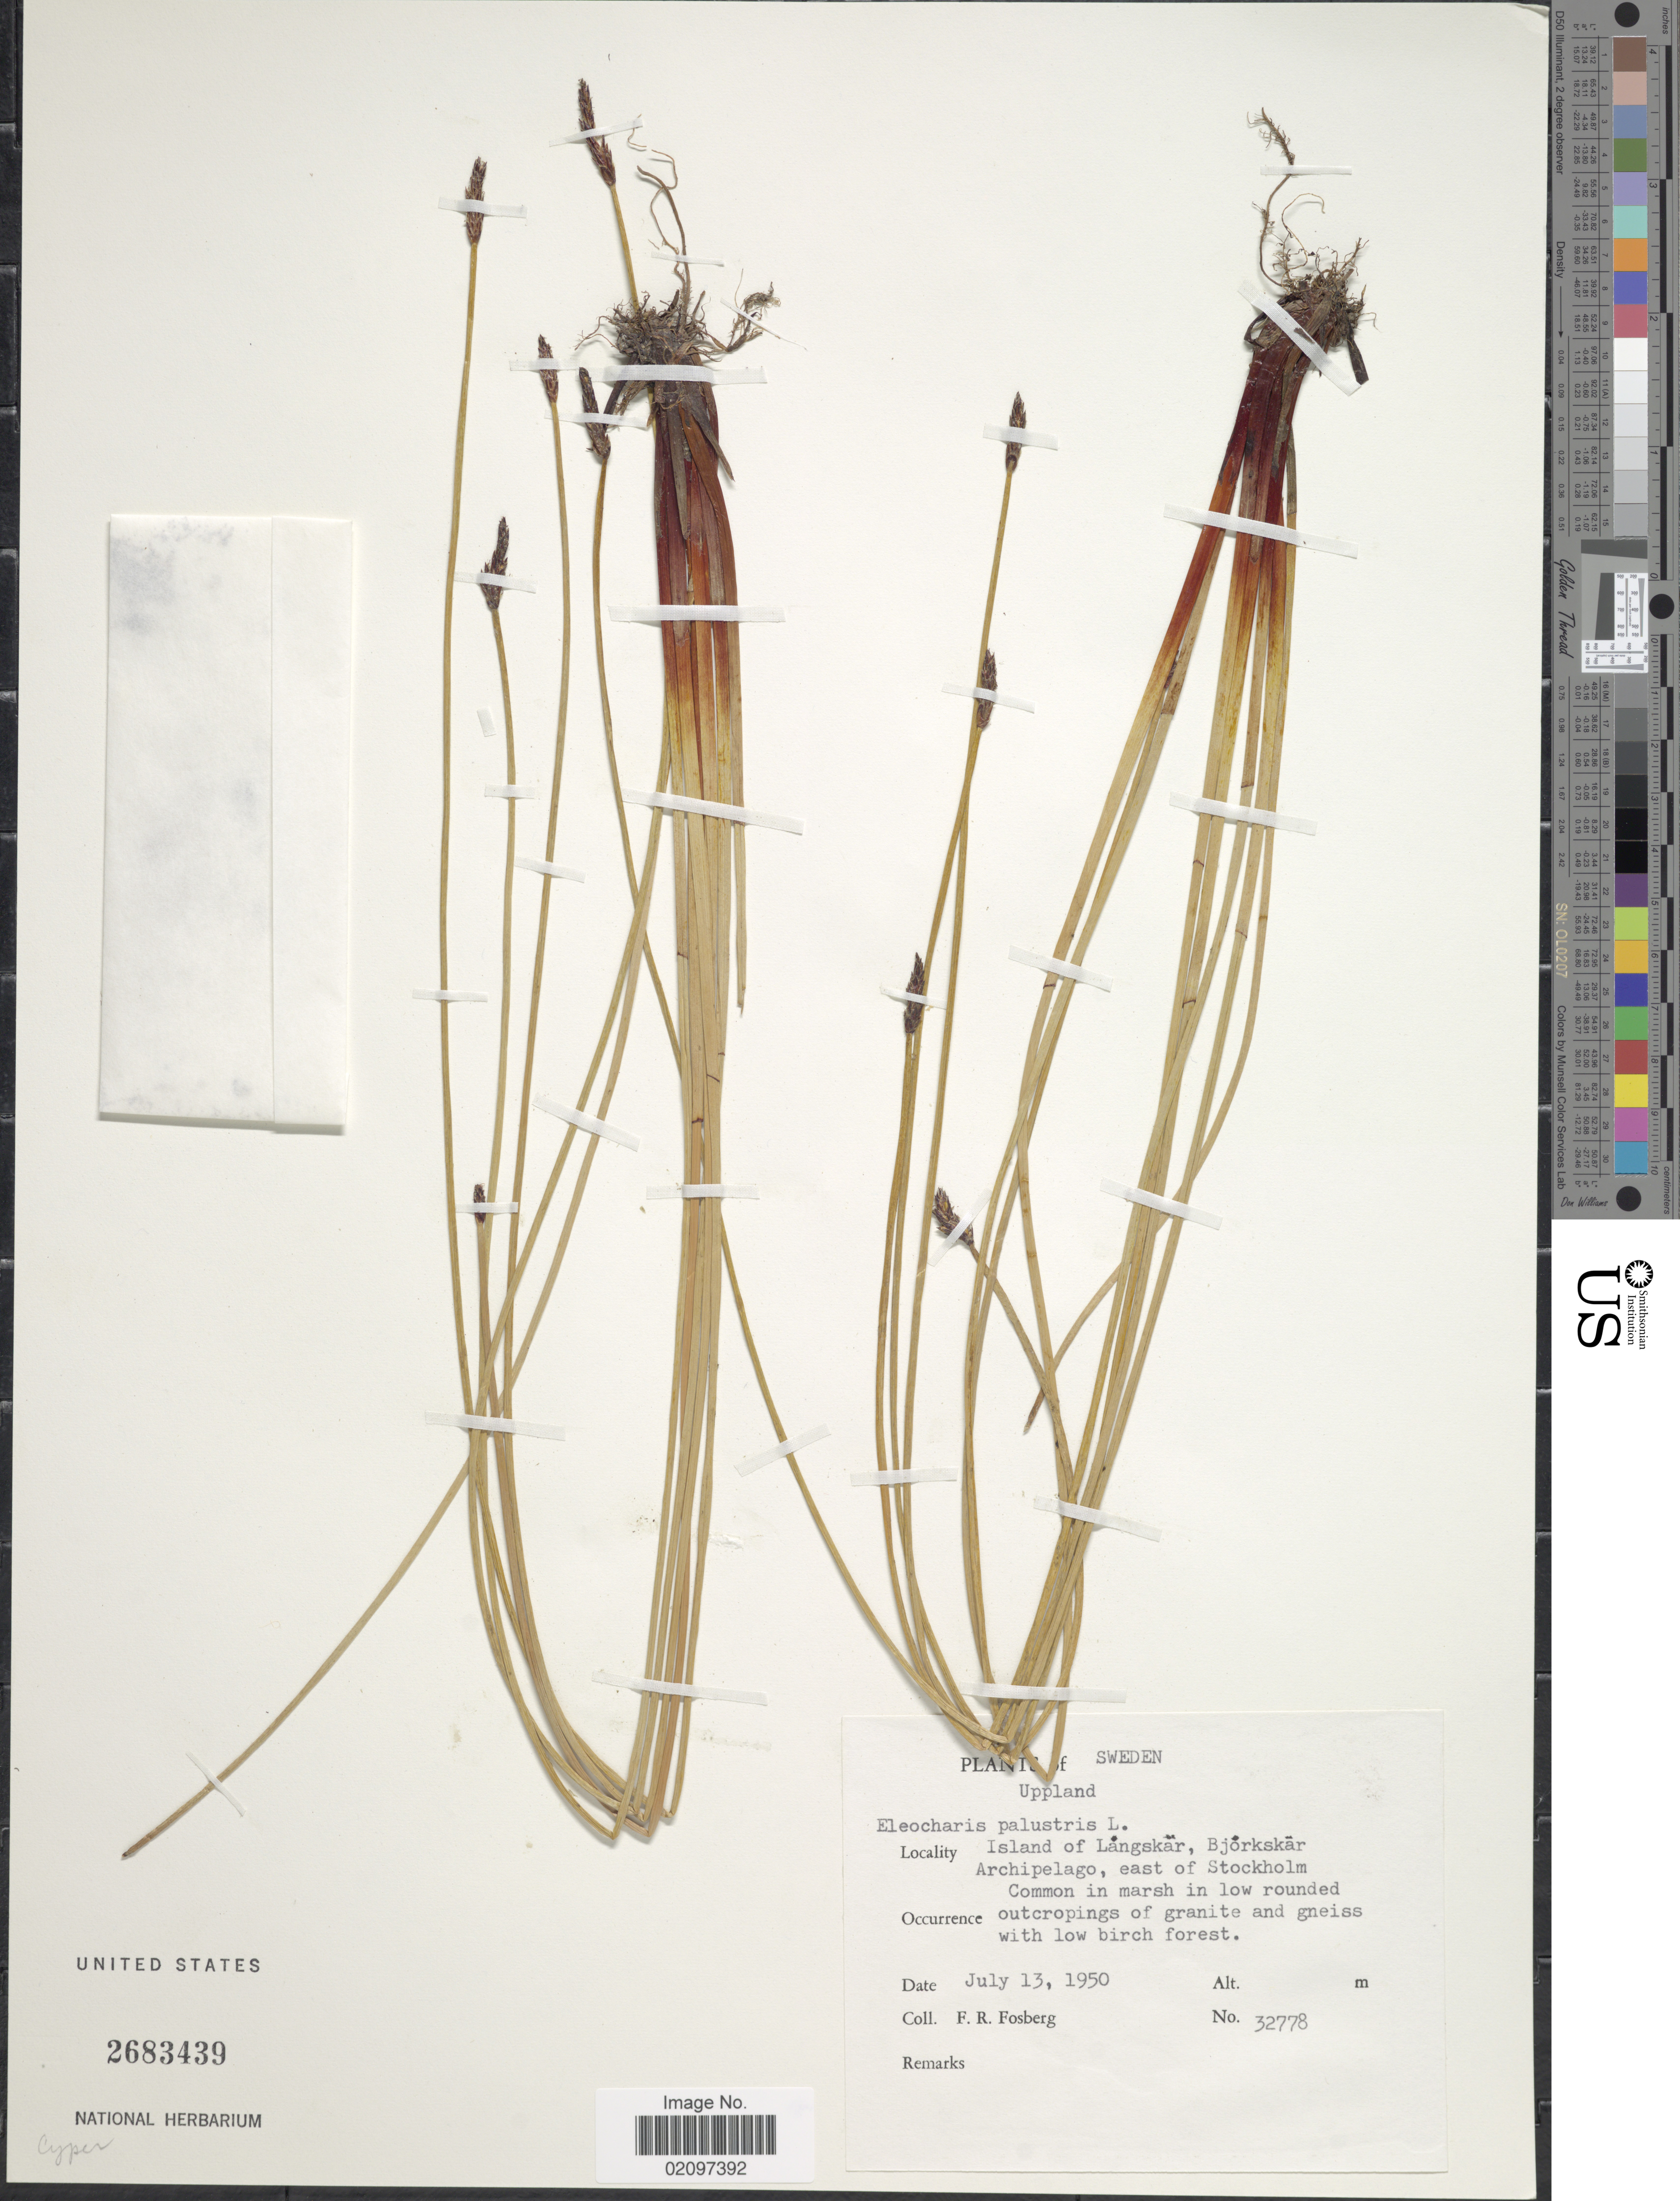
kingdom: Plantae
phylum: Tracheophyta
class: Liliopsida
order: Poales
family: Cyperaceae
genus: Eleocharis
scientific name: Eleocharis palustris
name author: (L.) Roem. & Schult.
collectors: F. R. Fosberg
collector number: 32778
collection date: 1950-07-13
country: Sweden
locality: Sweden. Island of Langskar, Bjorskar Archipelago, east of Stockholm.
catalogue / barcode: US 2683439